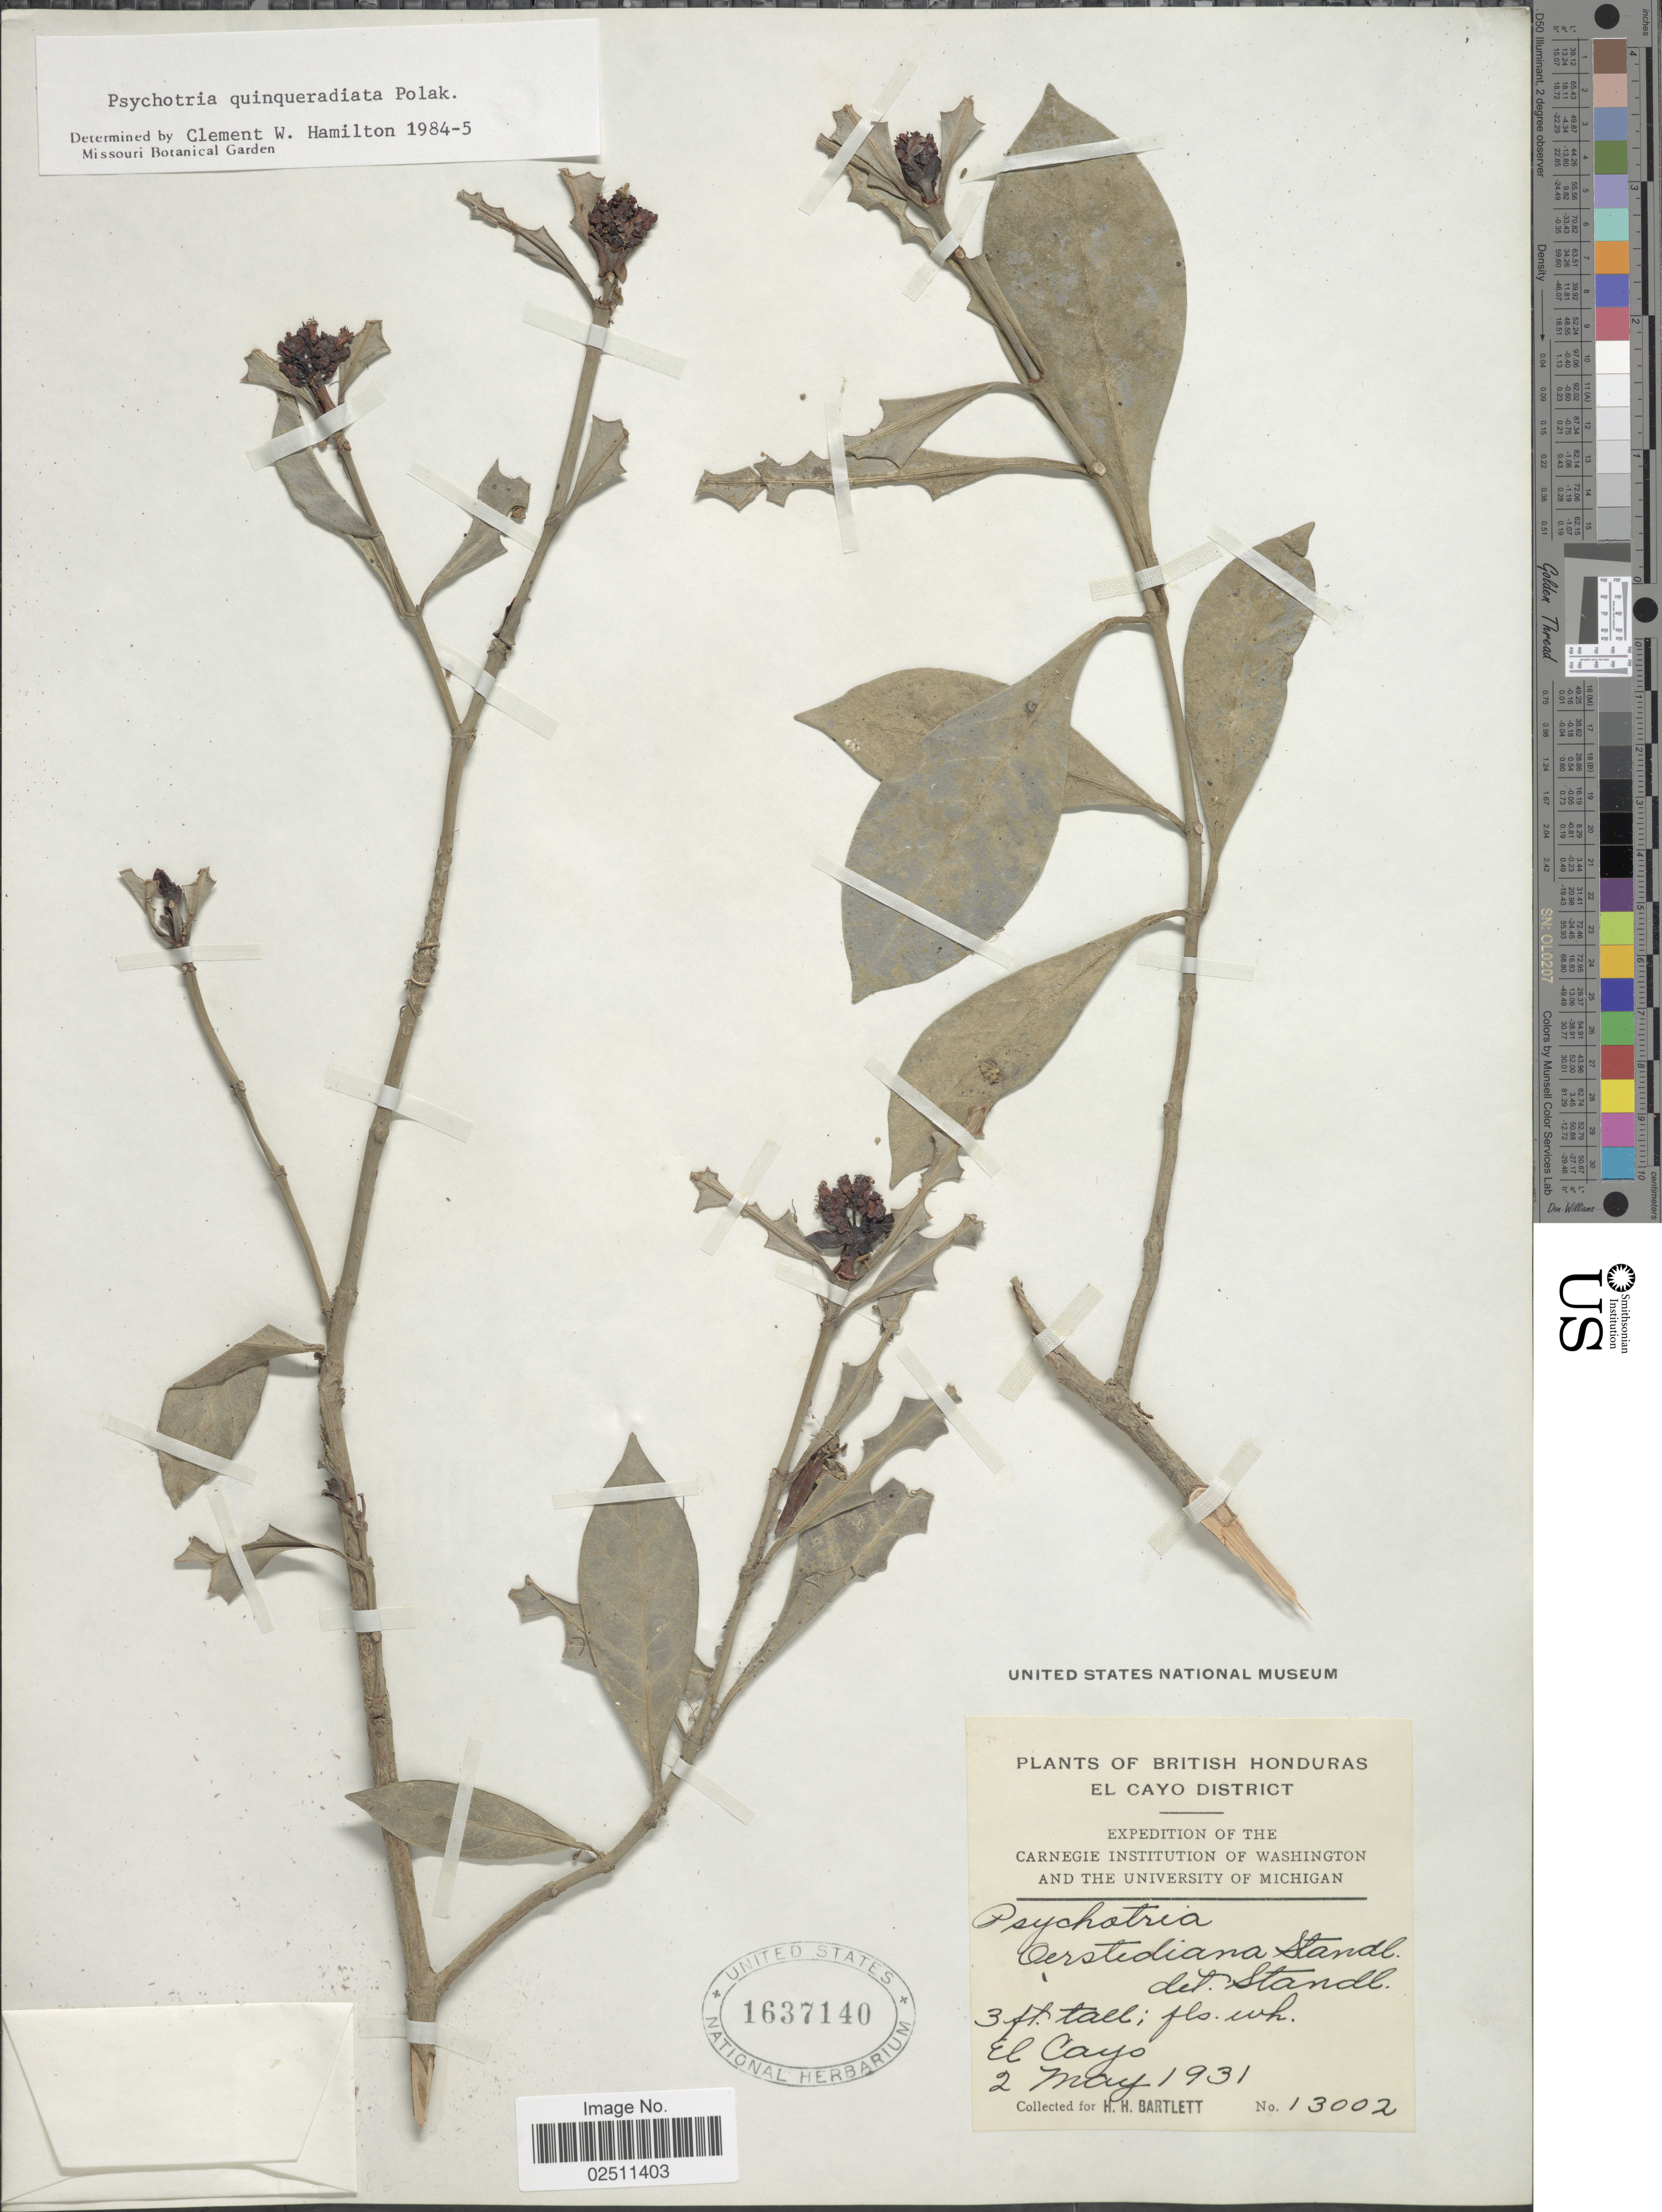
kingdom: Plantae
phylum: Tracheophyta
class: Magnoliopsida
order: Gentianales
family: Rubiaceae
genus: Psychotria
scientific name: Psychotria quinqueradiata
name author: Pol.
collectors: H. H. Bartlett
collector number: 13002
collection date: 1931-05-02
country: Belize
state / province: Cayo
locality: British Honduras, El Cayo District, El Cayo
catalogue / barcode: US 1637140